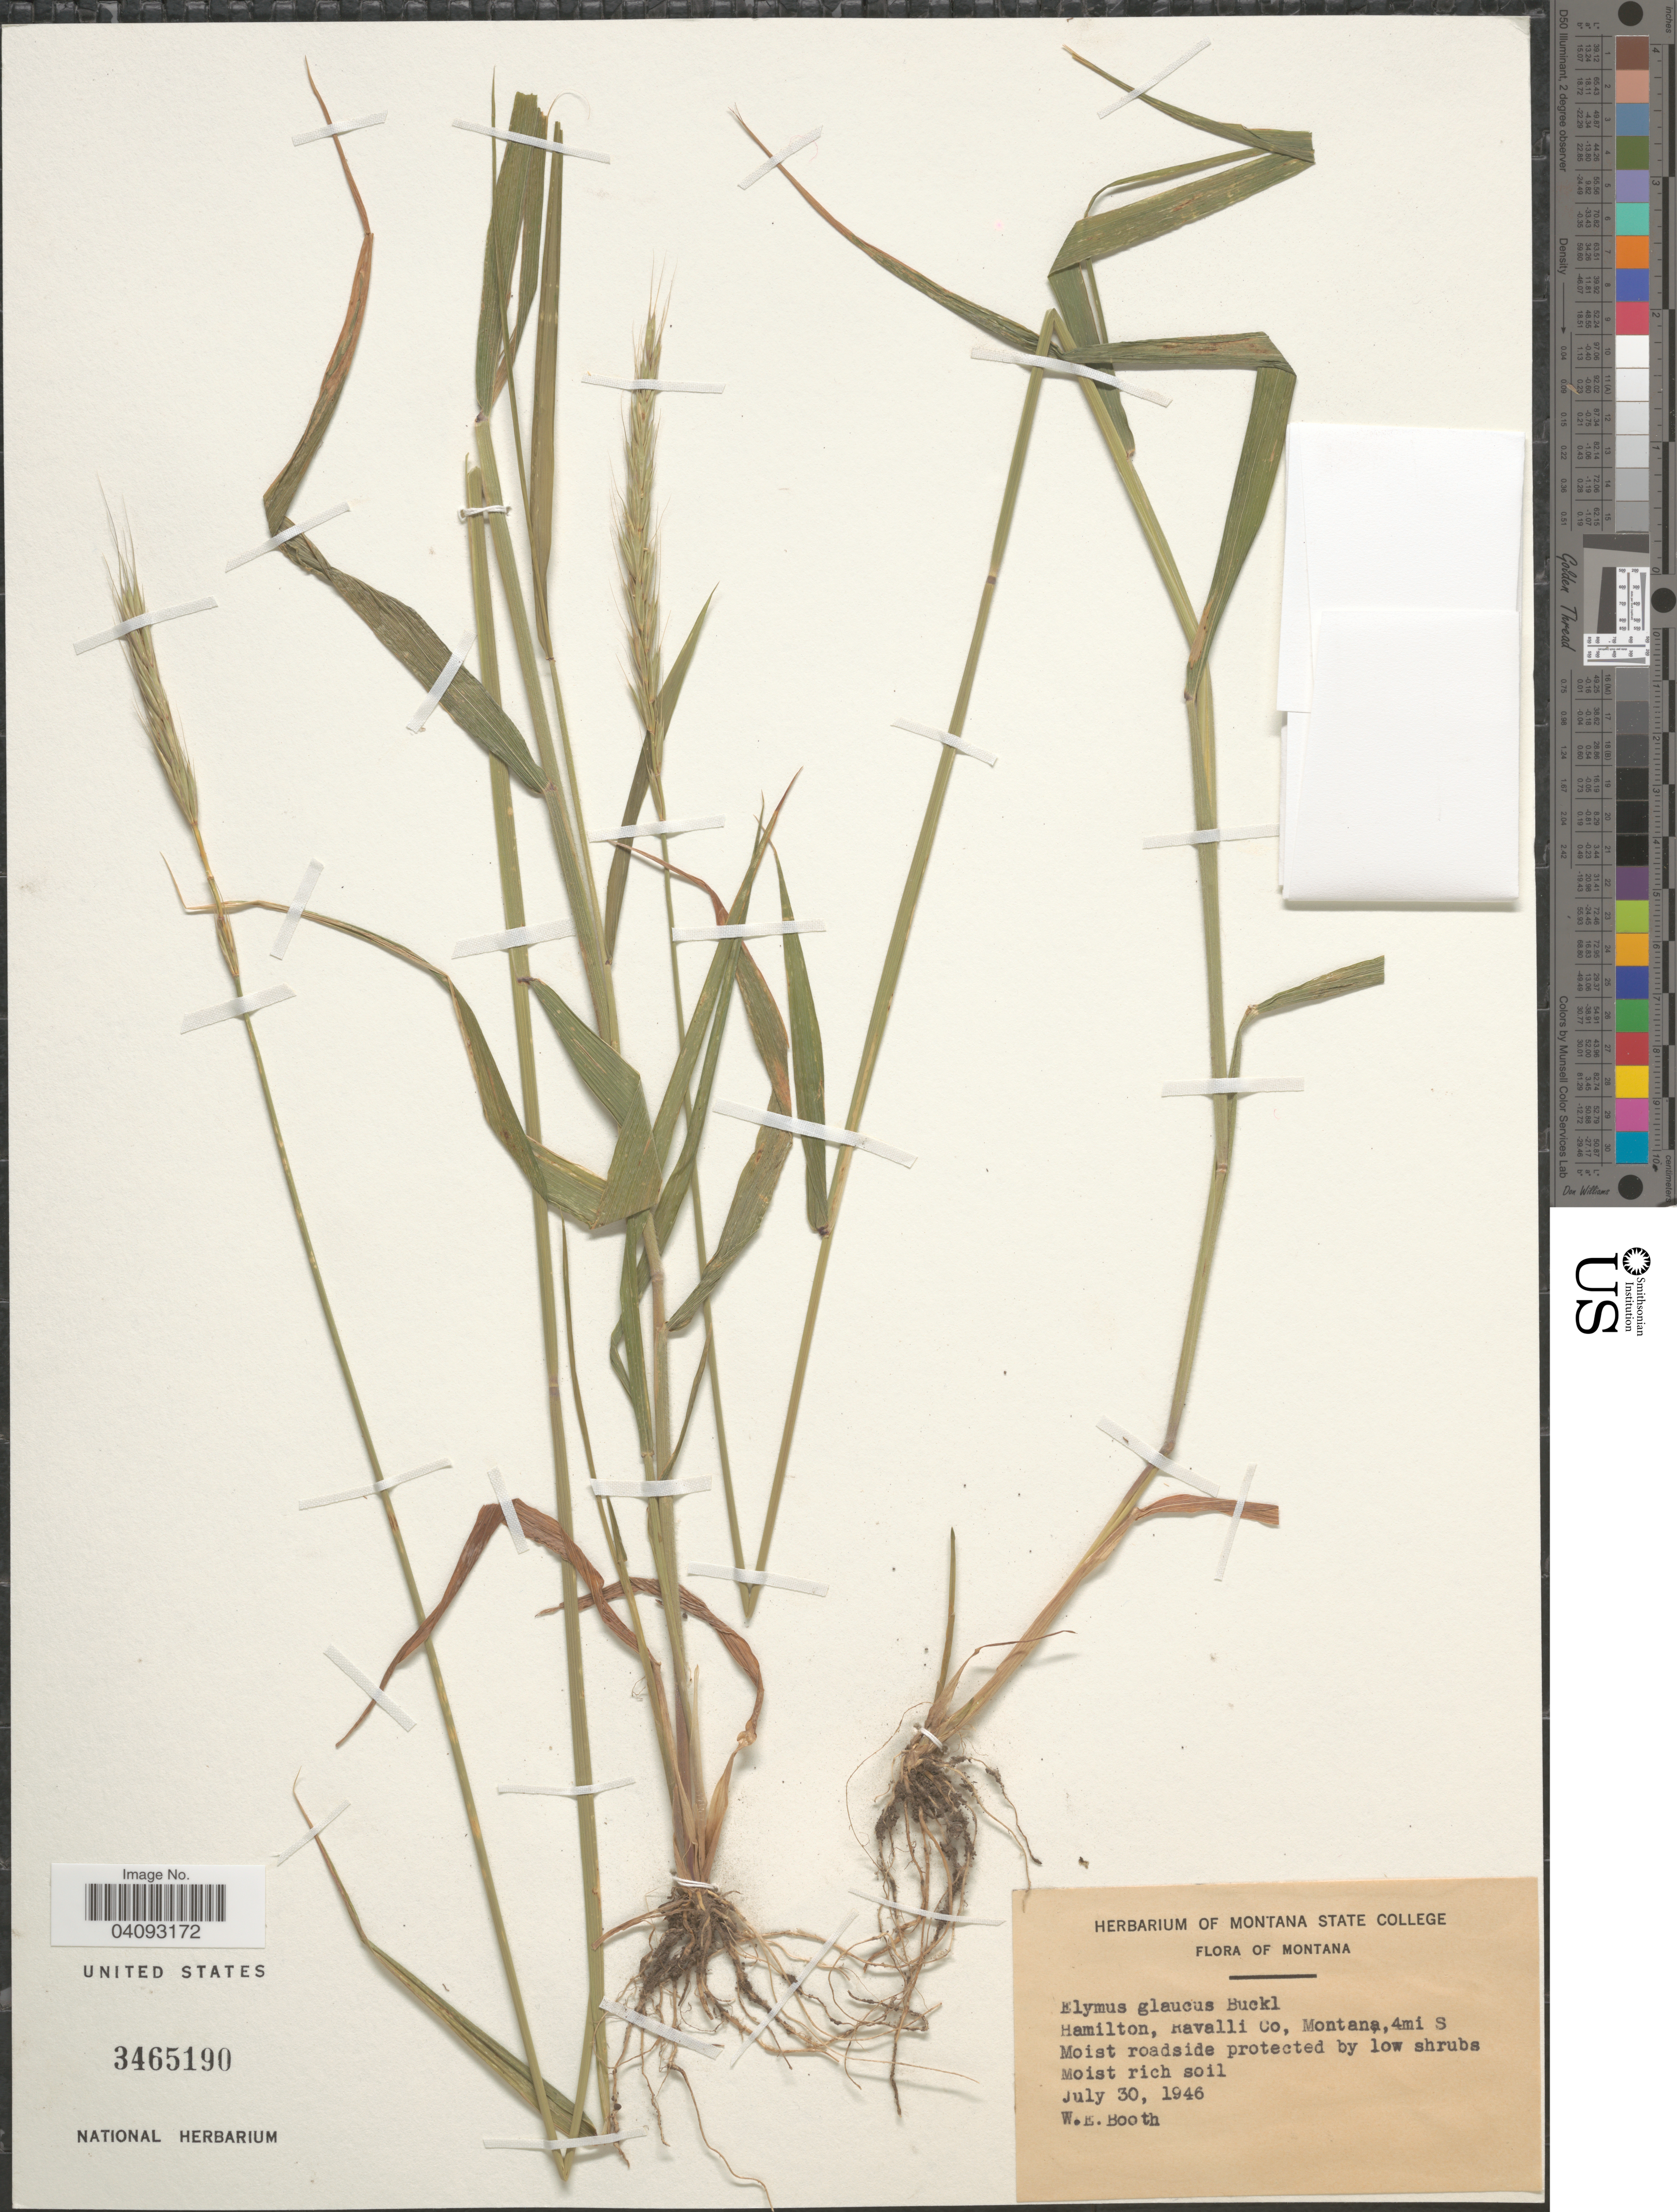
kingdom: Plantae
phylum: Tracheophyta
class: Liliopsida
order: Poales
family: Poaceae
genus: Elymus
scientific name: Elymus glaucus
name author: Buckley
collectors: W. Booth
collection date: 1946-07-30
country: United States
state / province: Montana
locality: Hamilton, Ravalli Co., 4mi S. Moist roadside protected by low shrubs.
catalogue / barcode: US 3465190